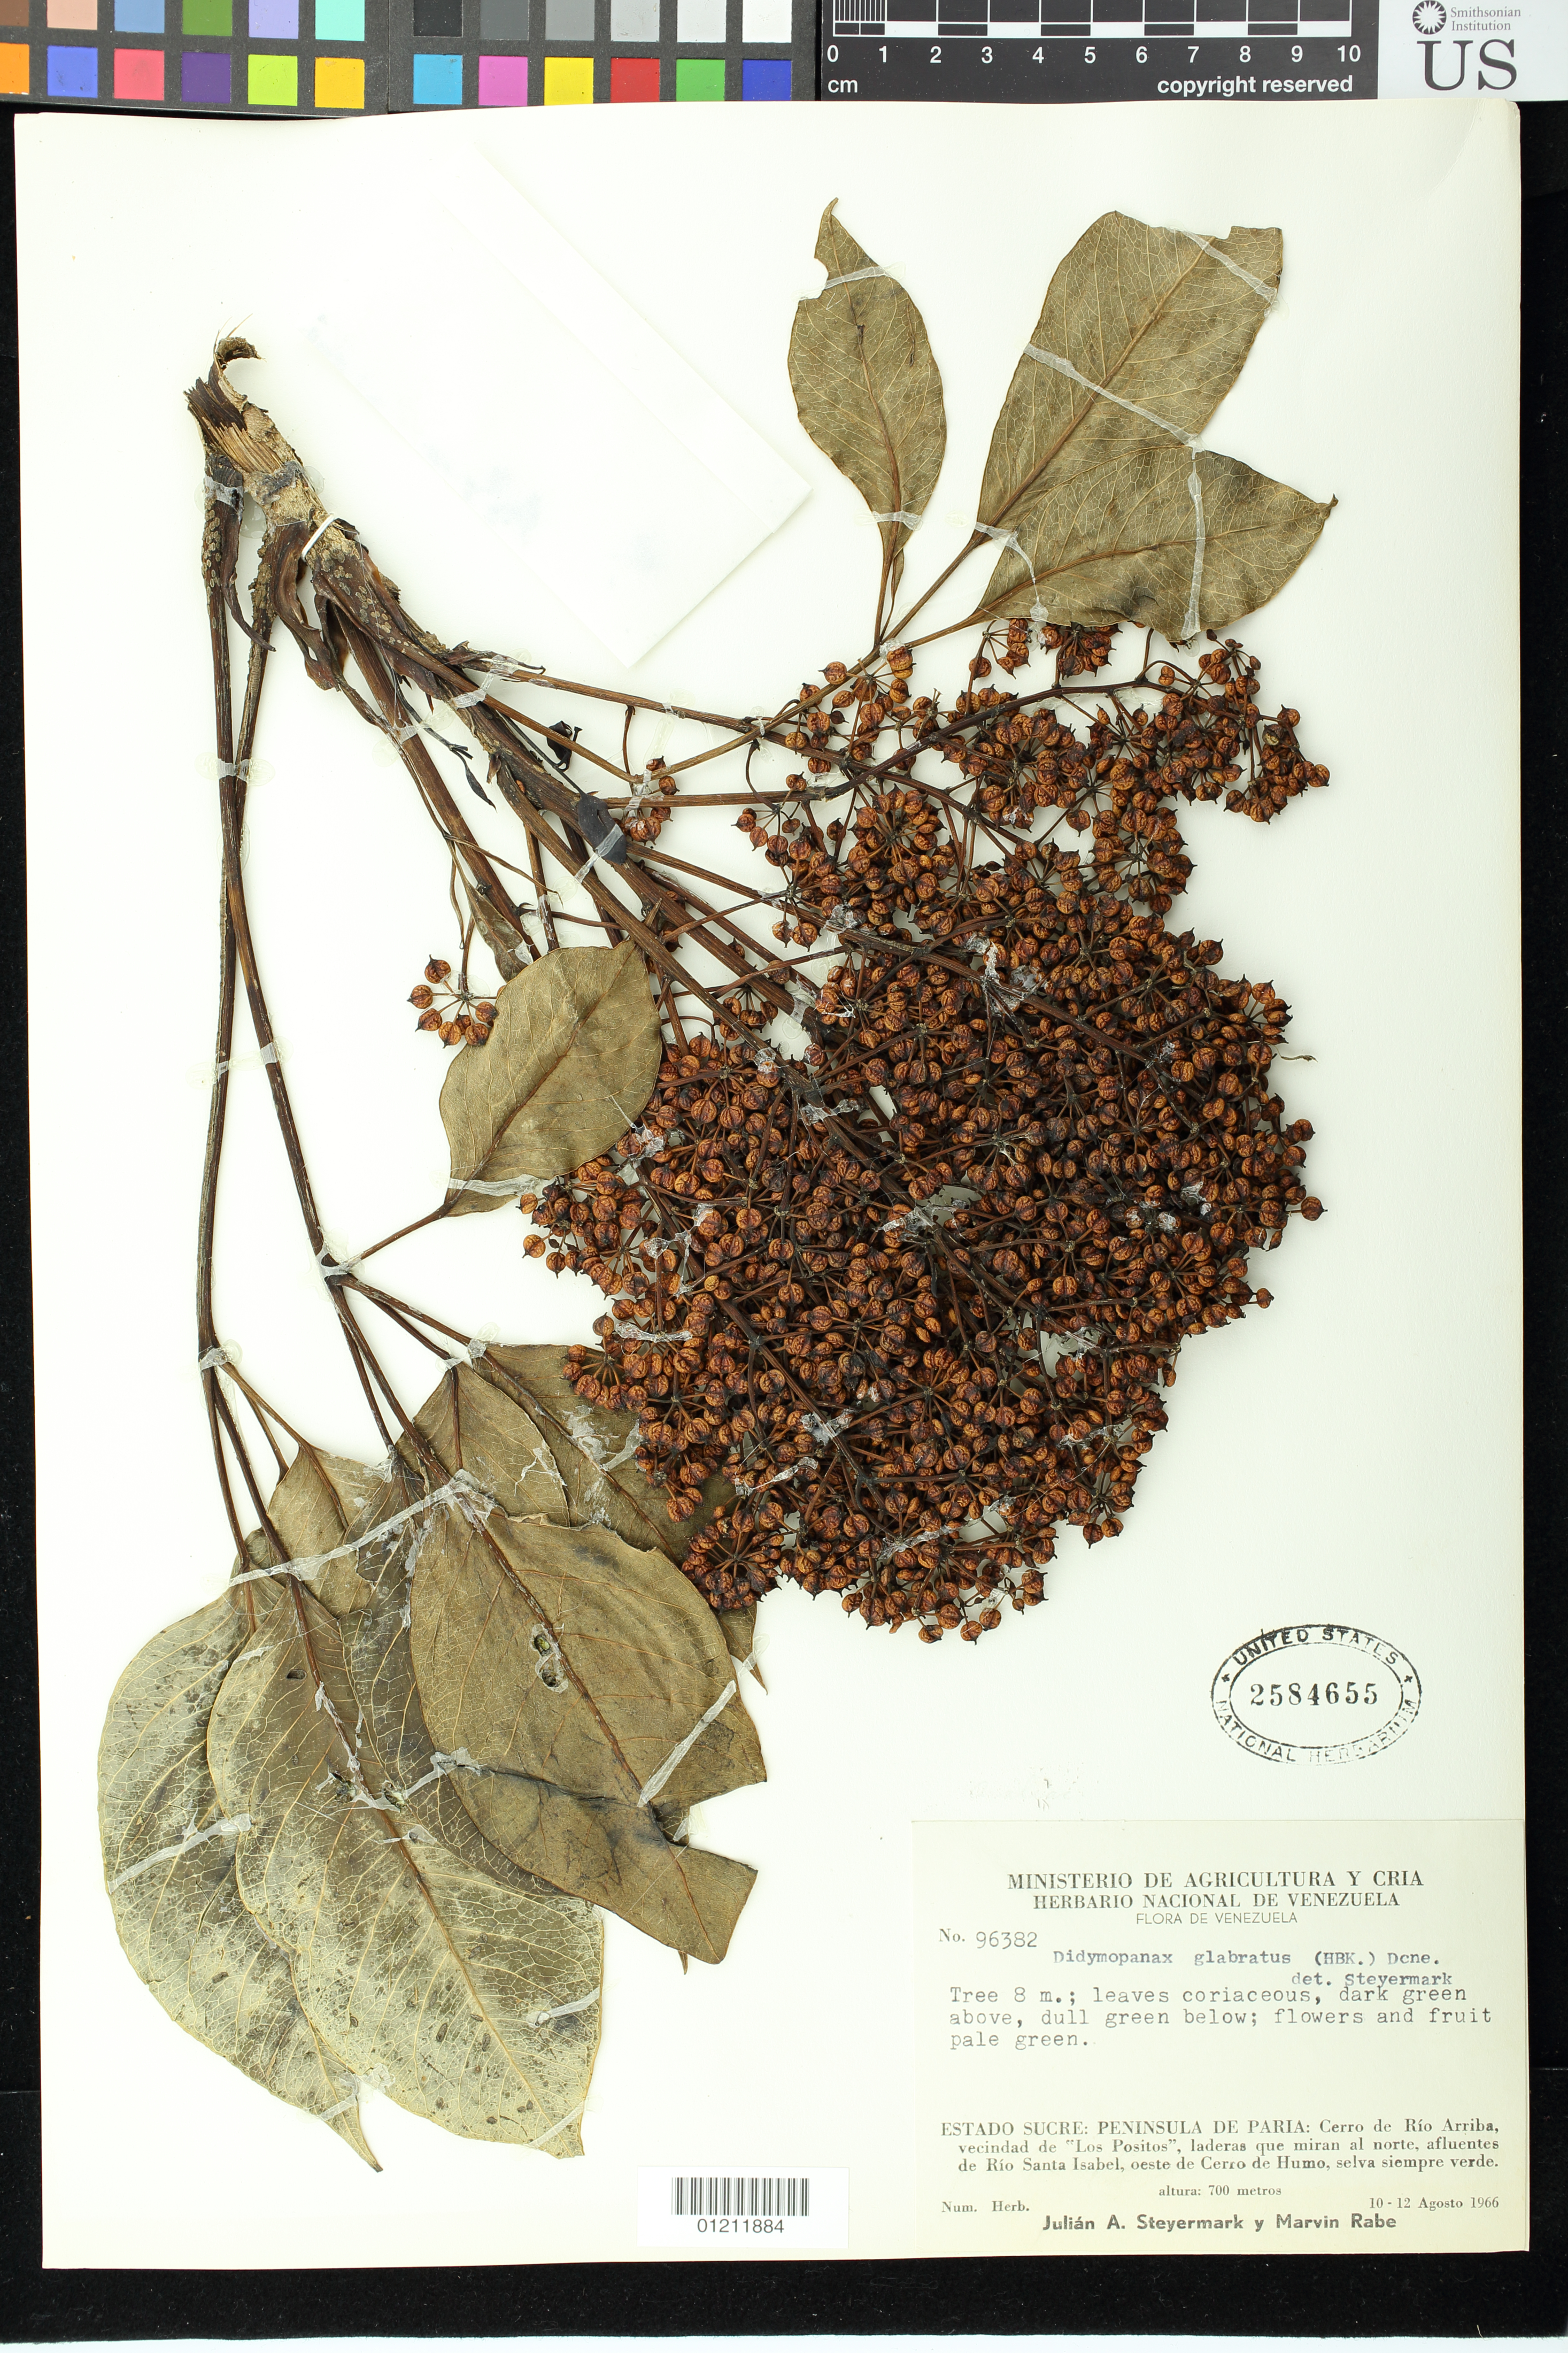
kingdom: Plantae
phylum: Tracheophyta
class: Magnoliopsida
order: Apiales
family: Araliaceae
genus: Schefflera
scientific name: Schefflera glabrata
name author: (Kunth) Frodin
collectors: J. Steyermark & M. Rabe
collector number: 96382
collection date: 1966-08-10/1966-08-12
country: Venezuela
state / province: Sucre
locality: Peninsula de Paria: Cerro de Río Arriba, vecindad de "Los Positos", laderas que miran al norte, afluentes de Río Santa Isabel, oeste de Cerro de Humo, selva siempre verde.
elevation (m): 700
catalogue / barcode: US 2584655